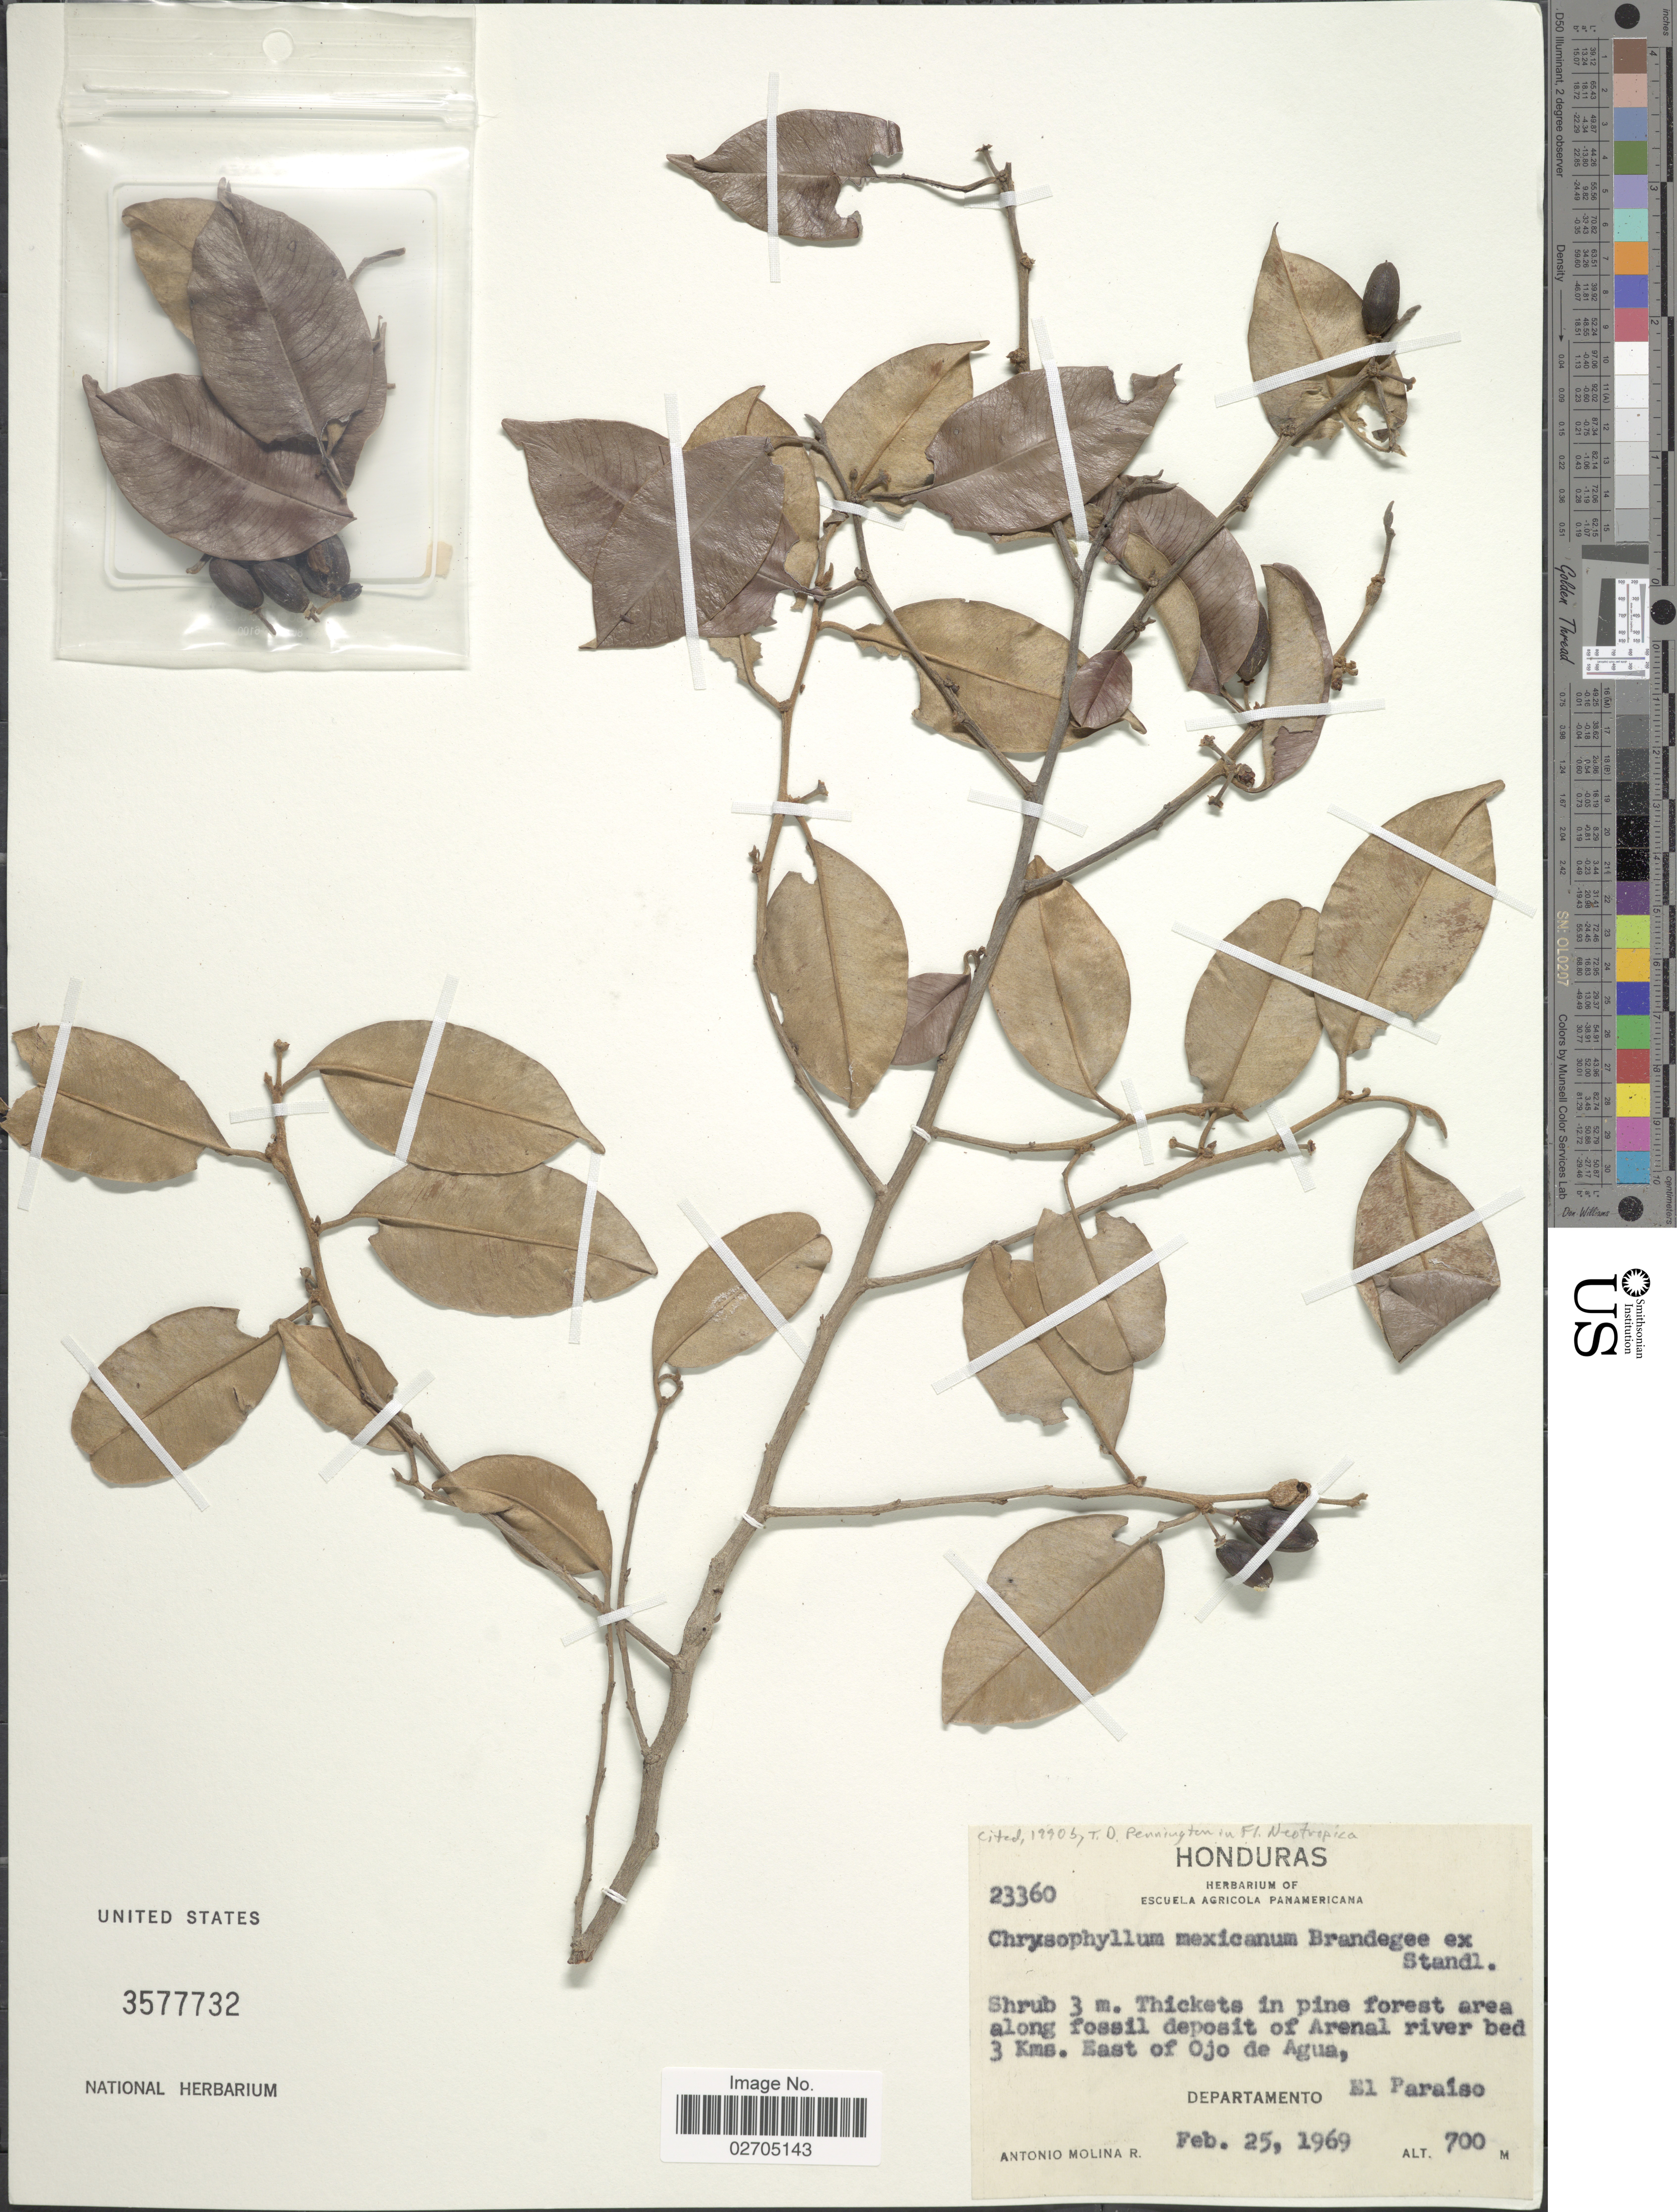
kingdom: Plantae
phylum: Tracheophyta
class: Magnoliopsida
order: Ericales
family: Sapotaceae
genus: Chrysophyllum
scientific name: Chrysophyllum mexicanum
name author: Brandegee ex Standl.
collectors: A. Molina R.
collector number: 23360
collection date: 1969-02-25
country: Honduras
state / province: El Paraíso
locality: Thickets in pine forest area along trail deposit of Arenal river bed 3 Kms. East of Ojo de Agua.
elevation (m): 700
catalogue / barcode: US 3577732